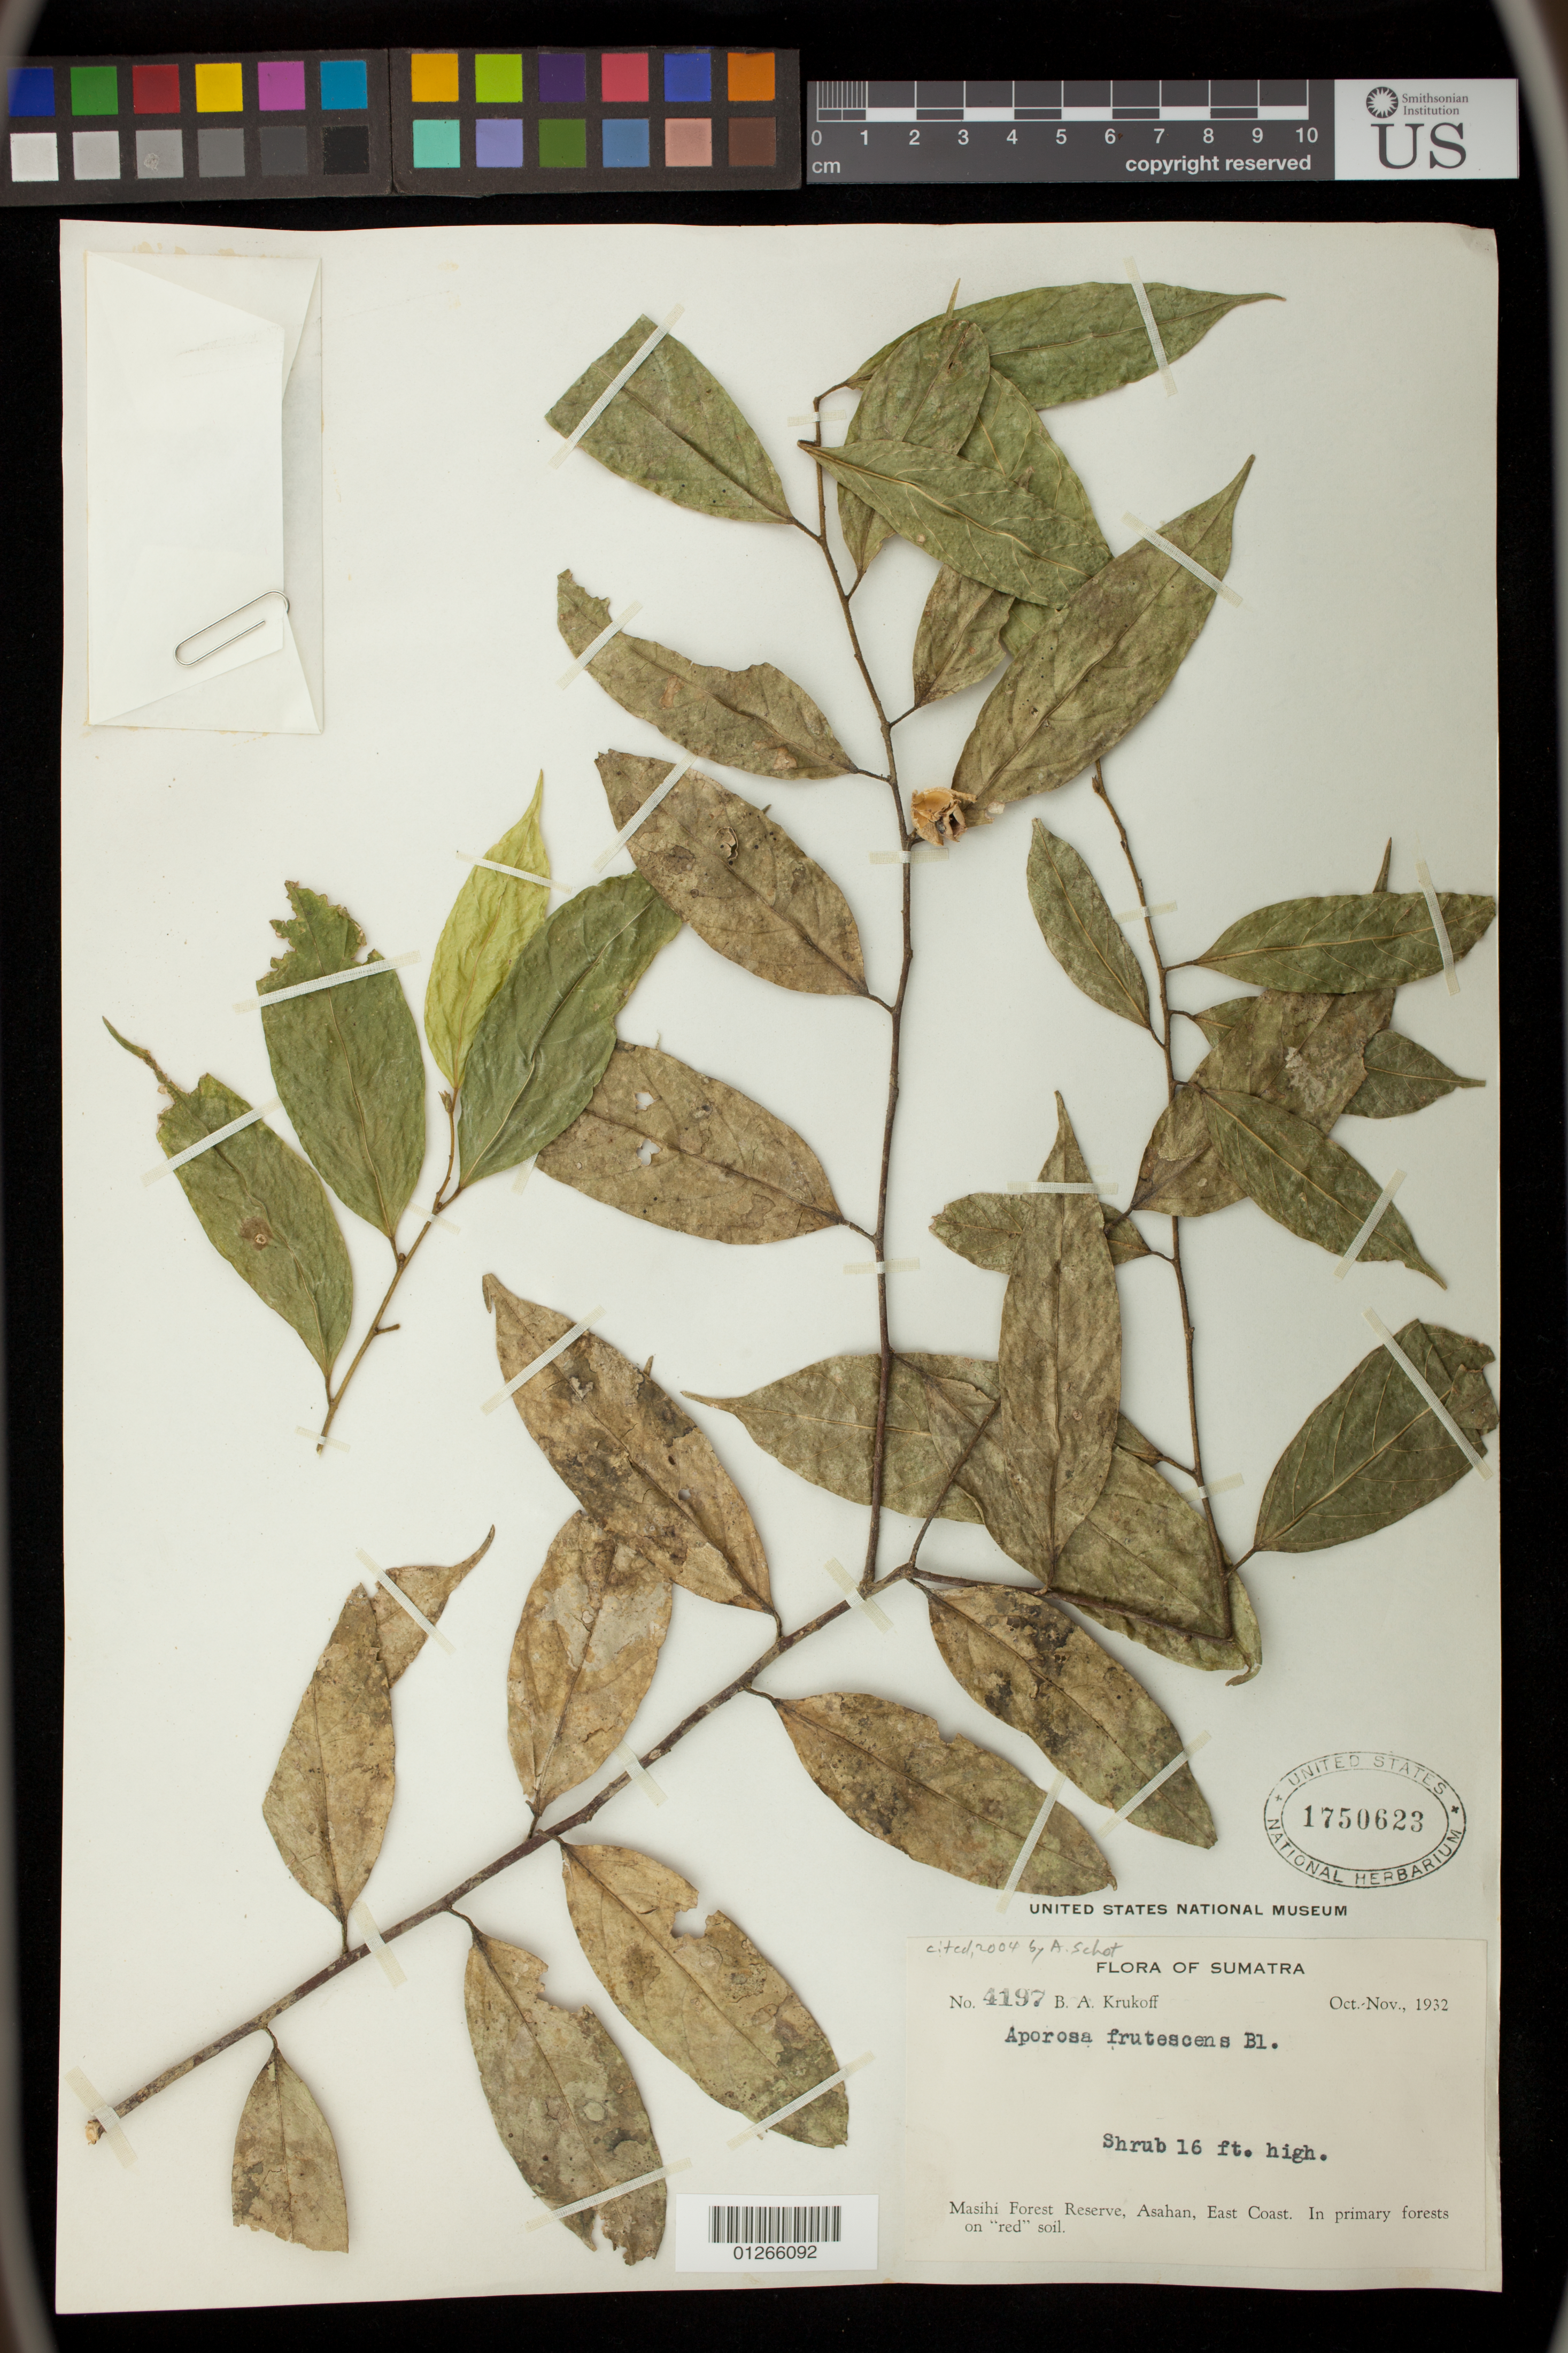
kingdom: Plantae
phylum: Tracheophyta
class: Magnoliopsida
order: Malpighiales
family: Phyllanthaceae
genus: Aporosa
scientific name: Aporosa frutescens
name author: Blume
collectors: B. A. Krukoff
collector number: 4197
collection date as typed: Oct 1932 to Nov 1932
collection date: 1932-10/1932-11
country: Indonesia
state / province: Sumatra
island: Sumatra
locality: Masihi Forest Reserve, Asahan, East Coast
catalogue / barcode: US 1750623